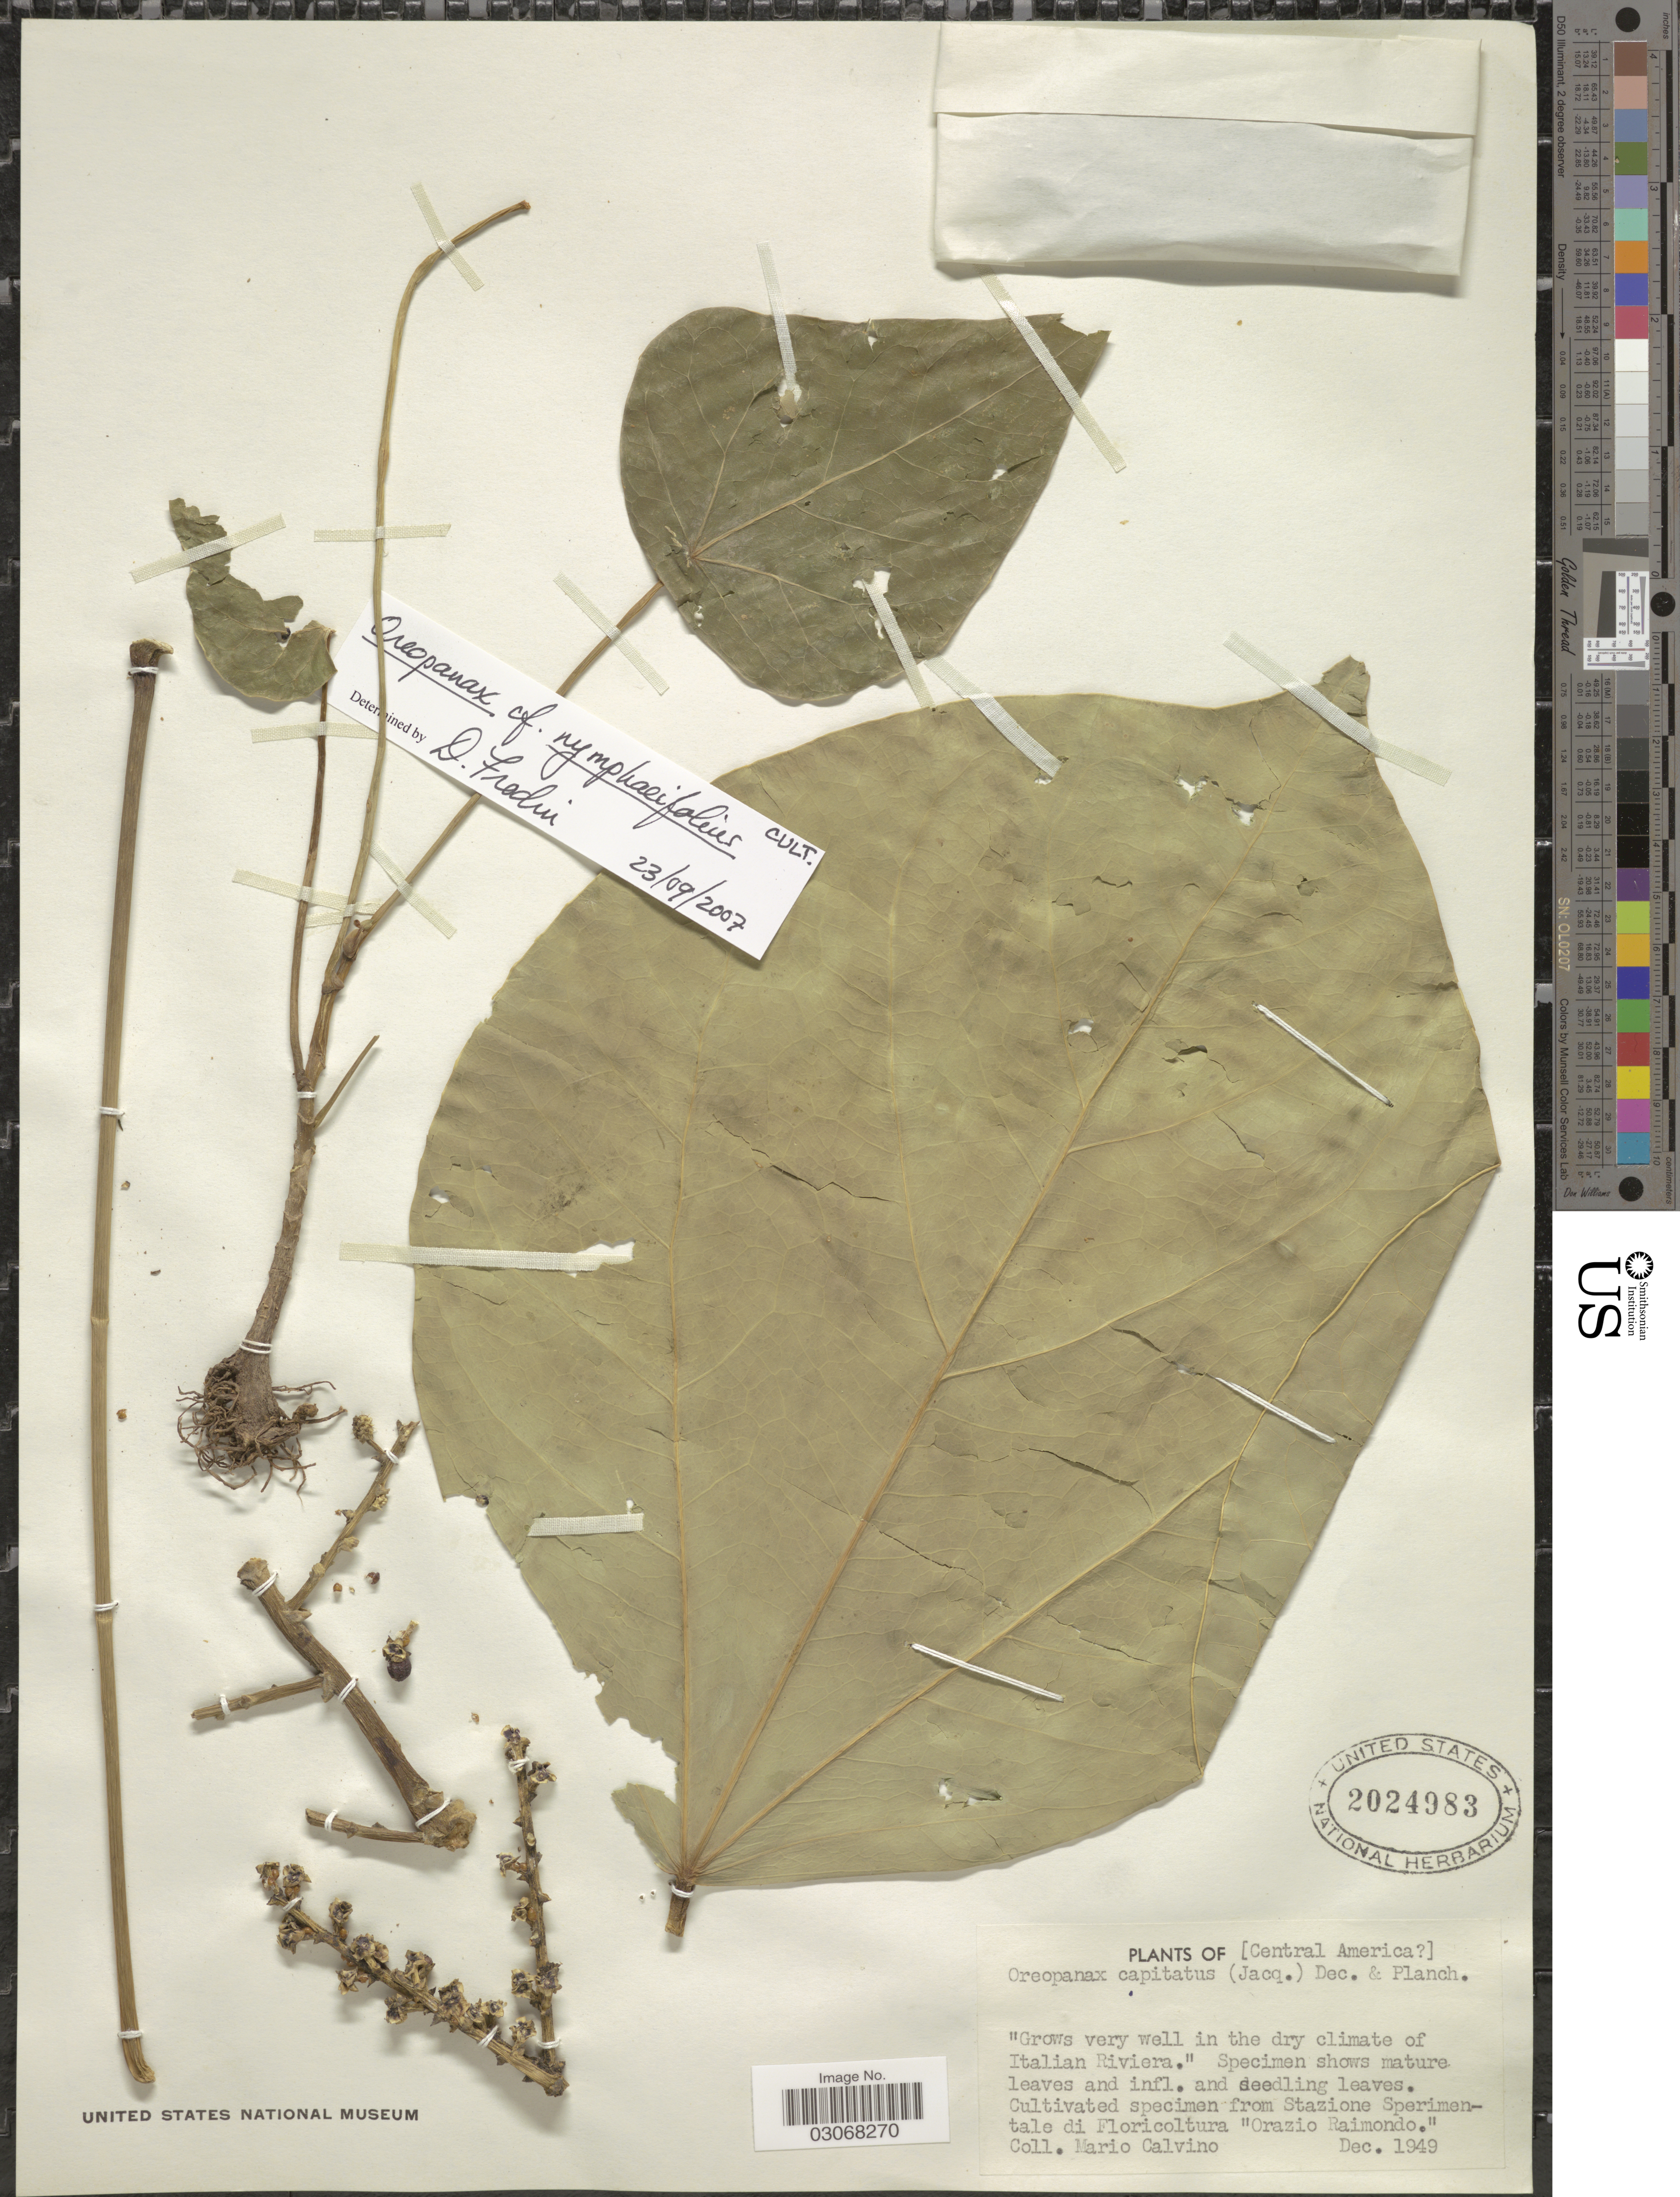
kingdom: Plantae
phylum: Tracheophyta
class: Magnoliopsida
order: Apiales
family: Araliaceae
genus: Oreopanax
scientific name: Oreopanax capitatus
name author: (Jacq.) Decne. & Planch.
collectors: M. Calvino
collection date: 1949-12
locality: Central America [unsure placement]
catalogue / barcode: US 2024983